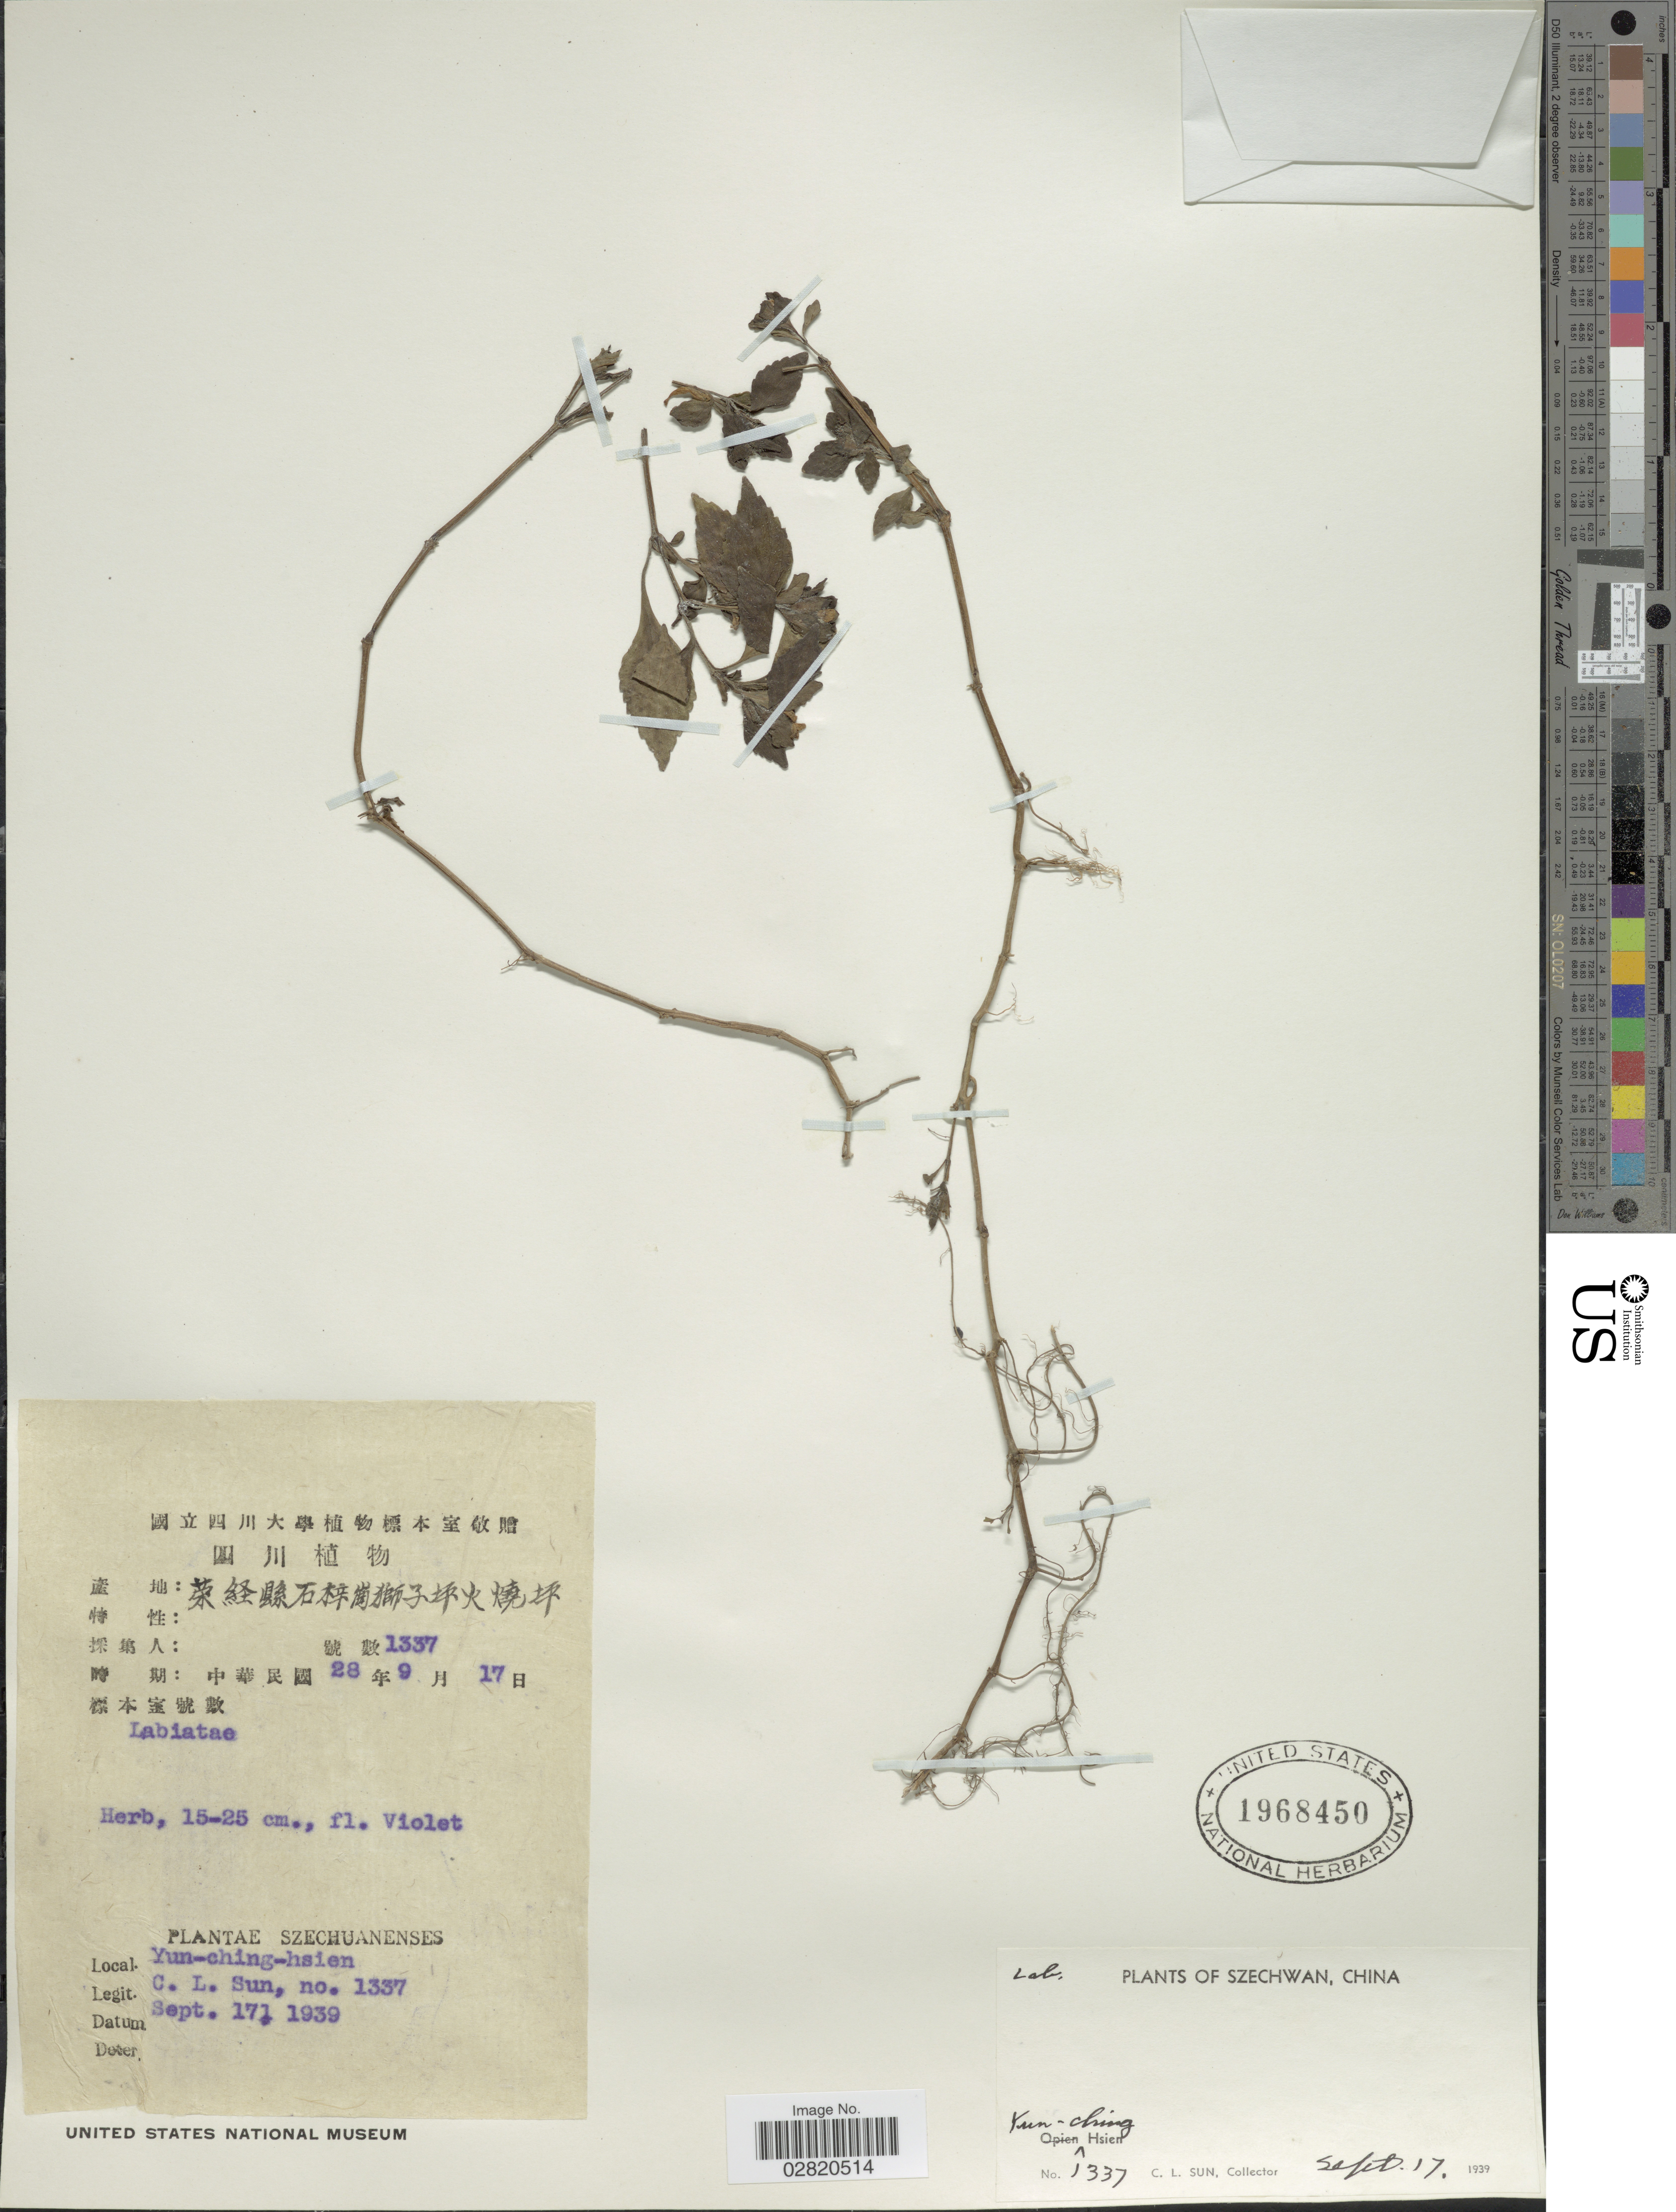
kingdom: Plantae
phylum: Tracheophyta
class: Magnoliopsida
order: Lamiales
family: Lamiaceae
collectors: C. Sun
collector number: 1337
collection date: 1939-09-17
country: China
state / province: Sichuan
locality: Szechwan. Yun-ching-hsien.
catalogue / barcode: US 1968450